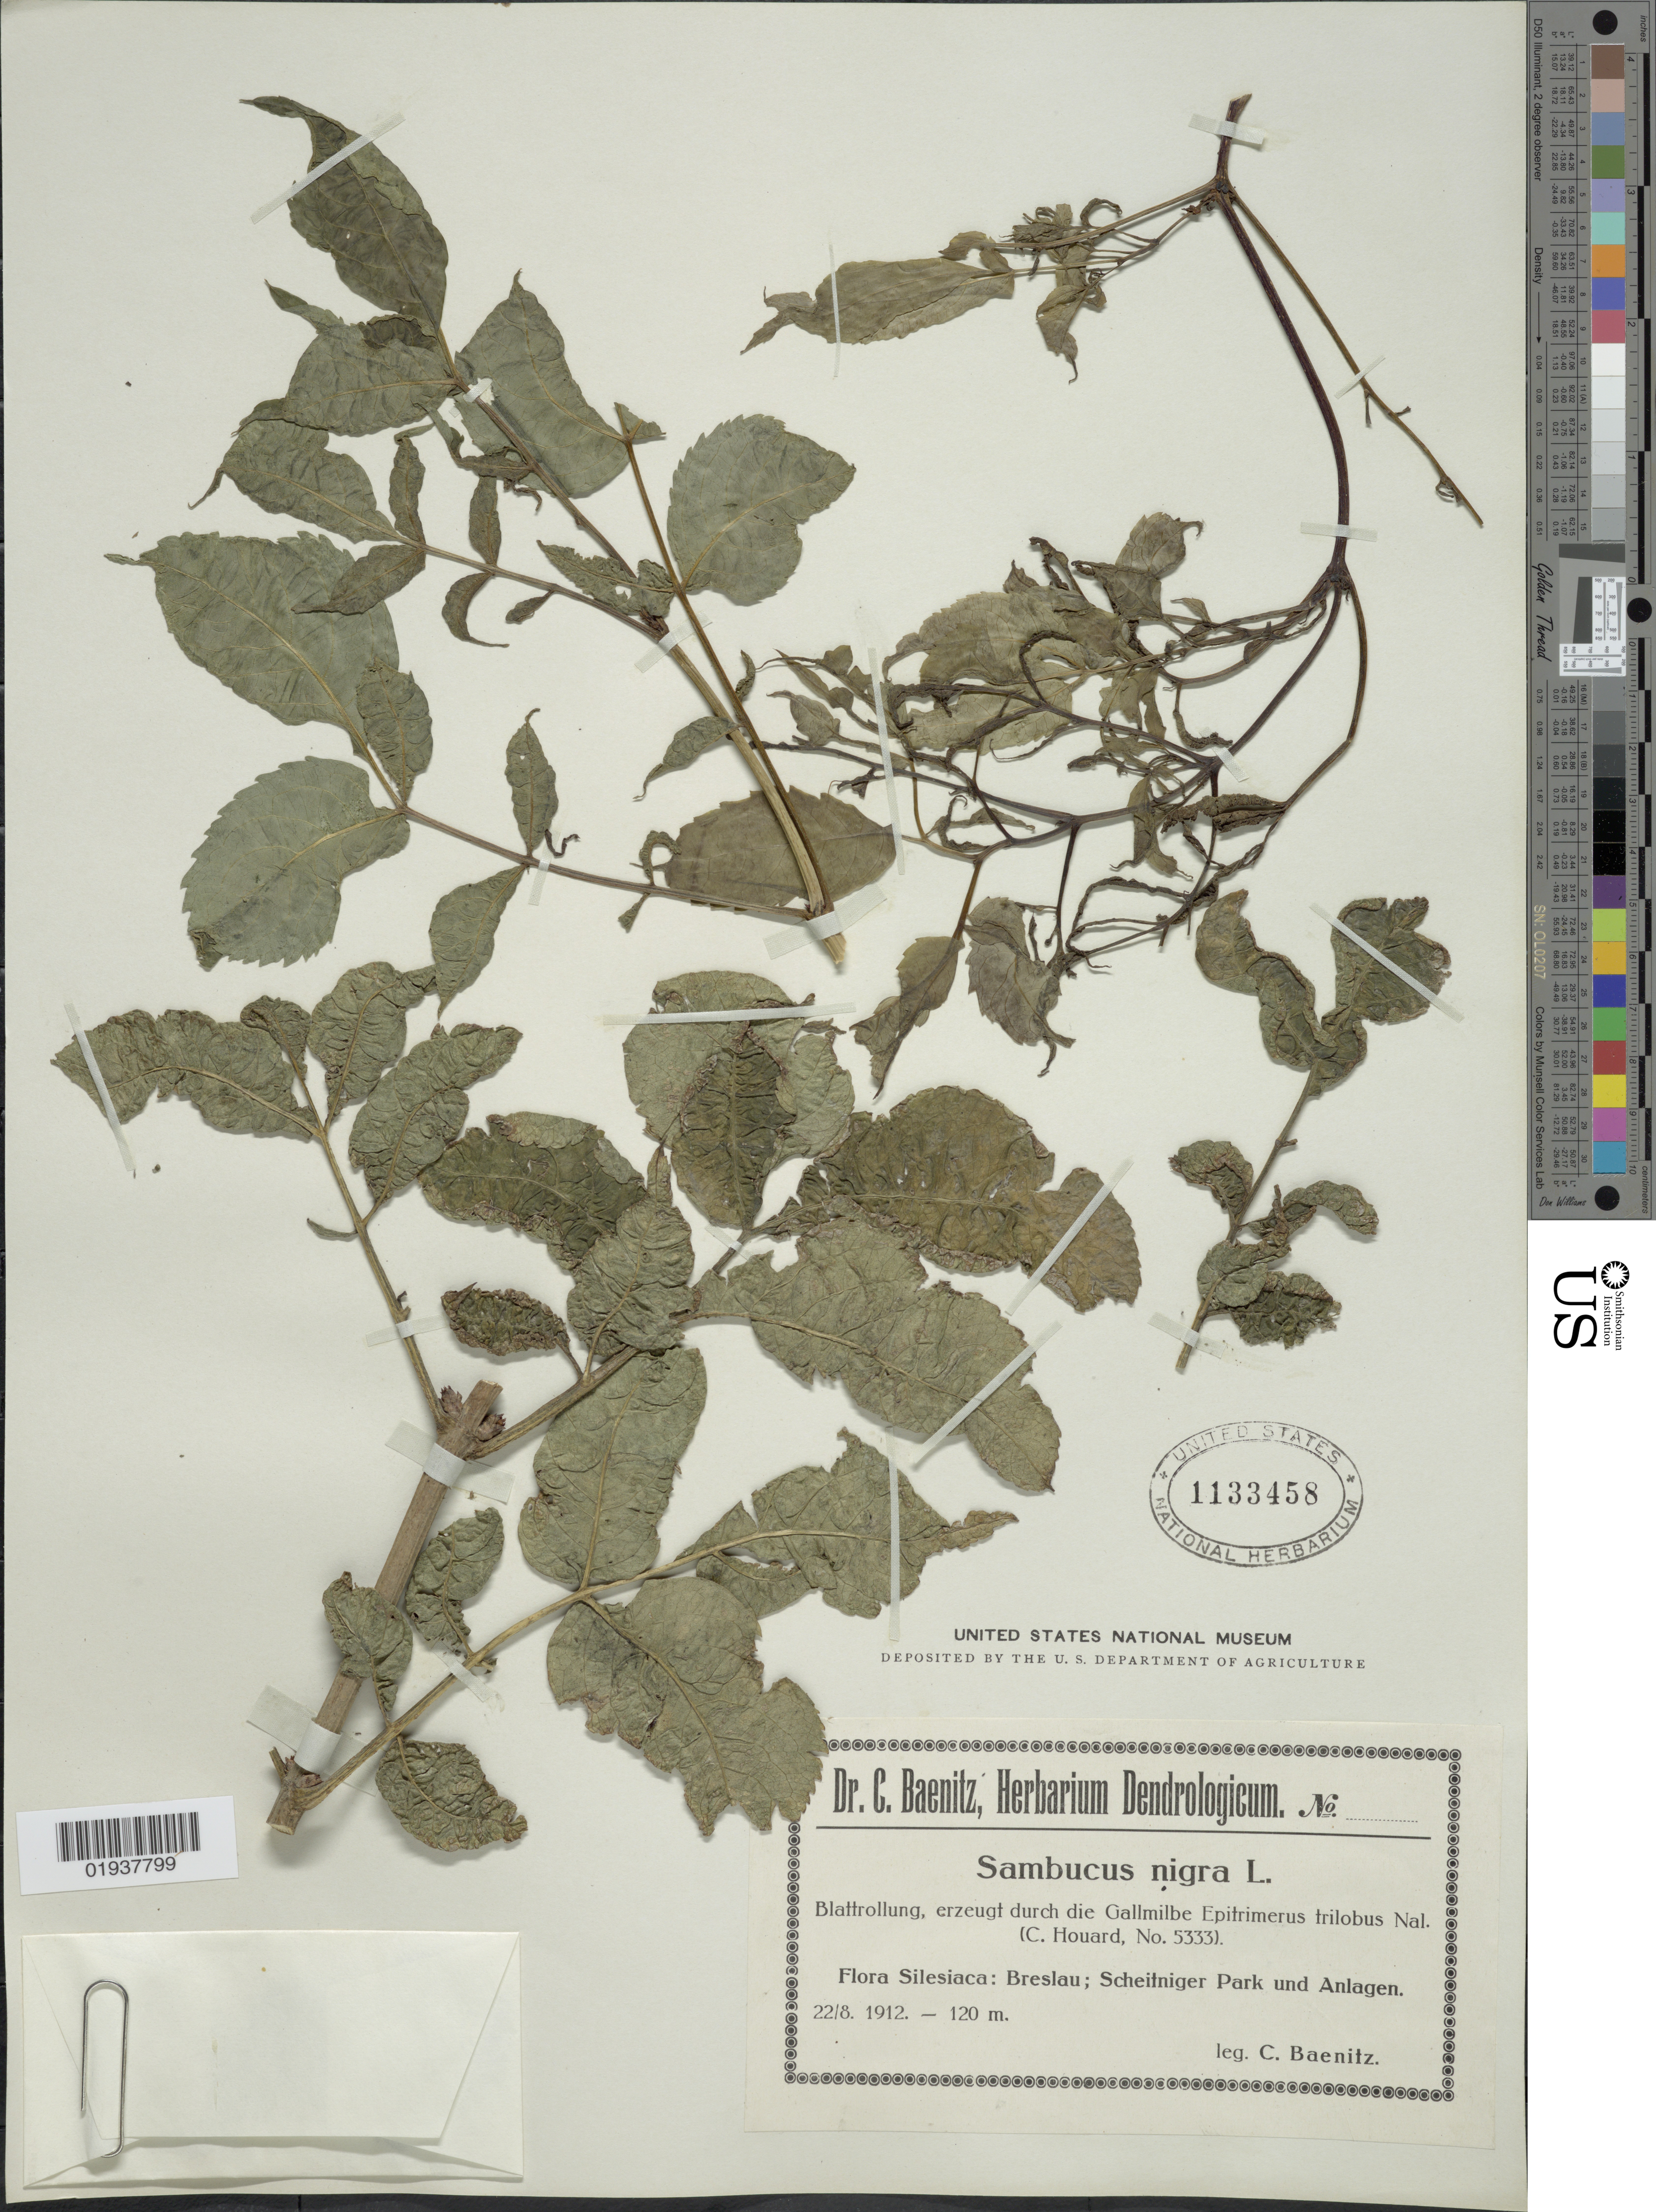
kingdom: Plantae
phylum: Tracheophyta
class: Magnoliopsida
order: Dipsacales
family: Viburnaceae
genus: Sambucus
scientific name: Sambucus nigra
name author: L.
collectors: C. G. Baenitz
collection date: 1912-08-22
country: Poland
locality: Silesiaca: Breslau; Scheitniger Park und Anlagen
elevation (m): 120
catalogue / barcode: US 1133458